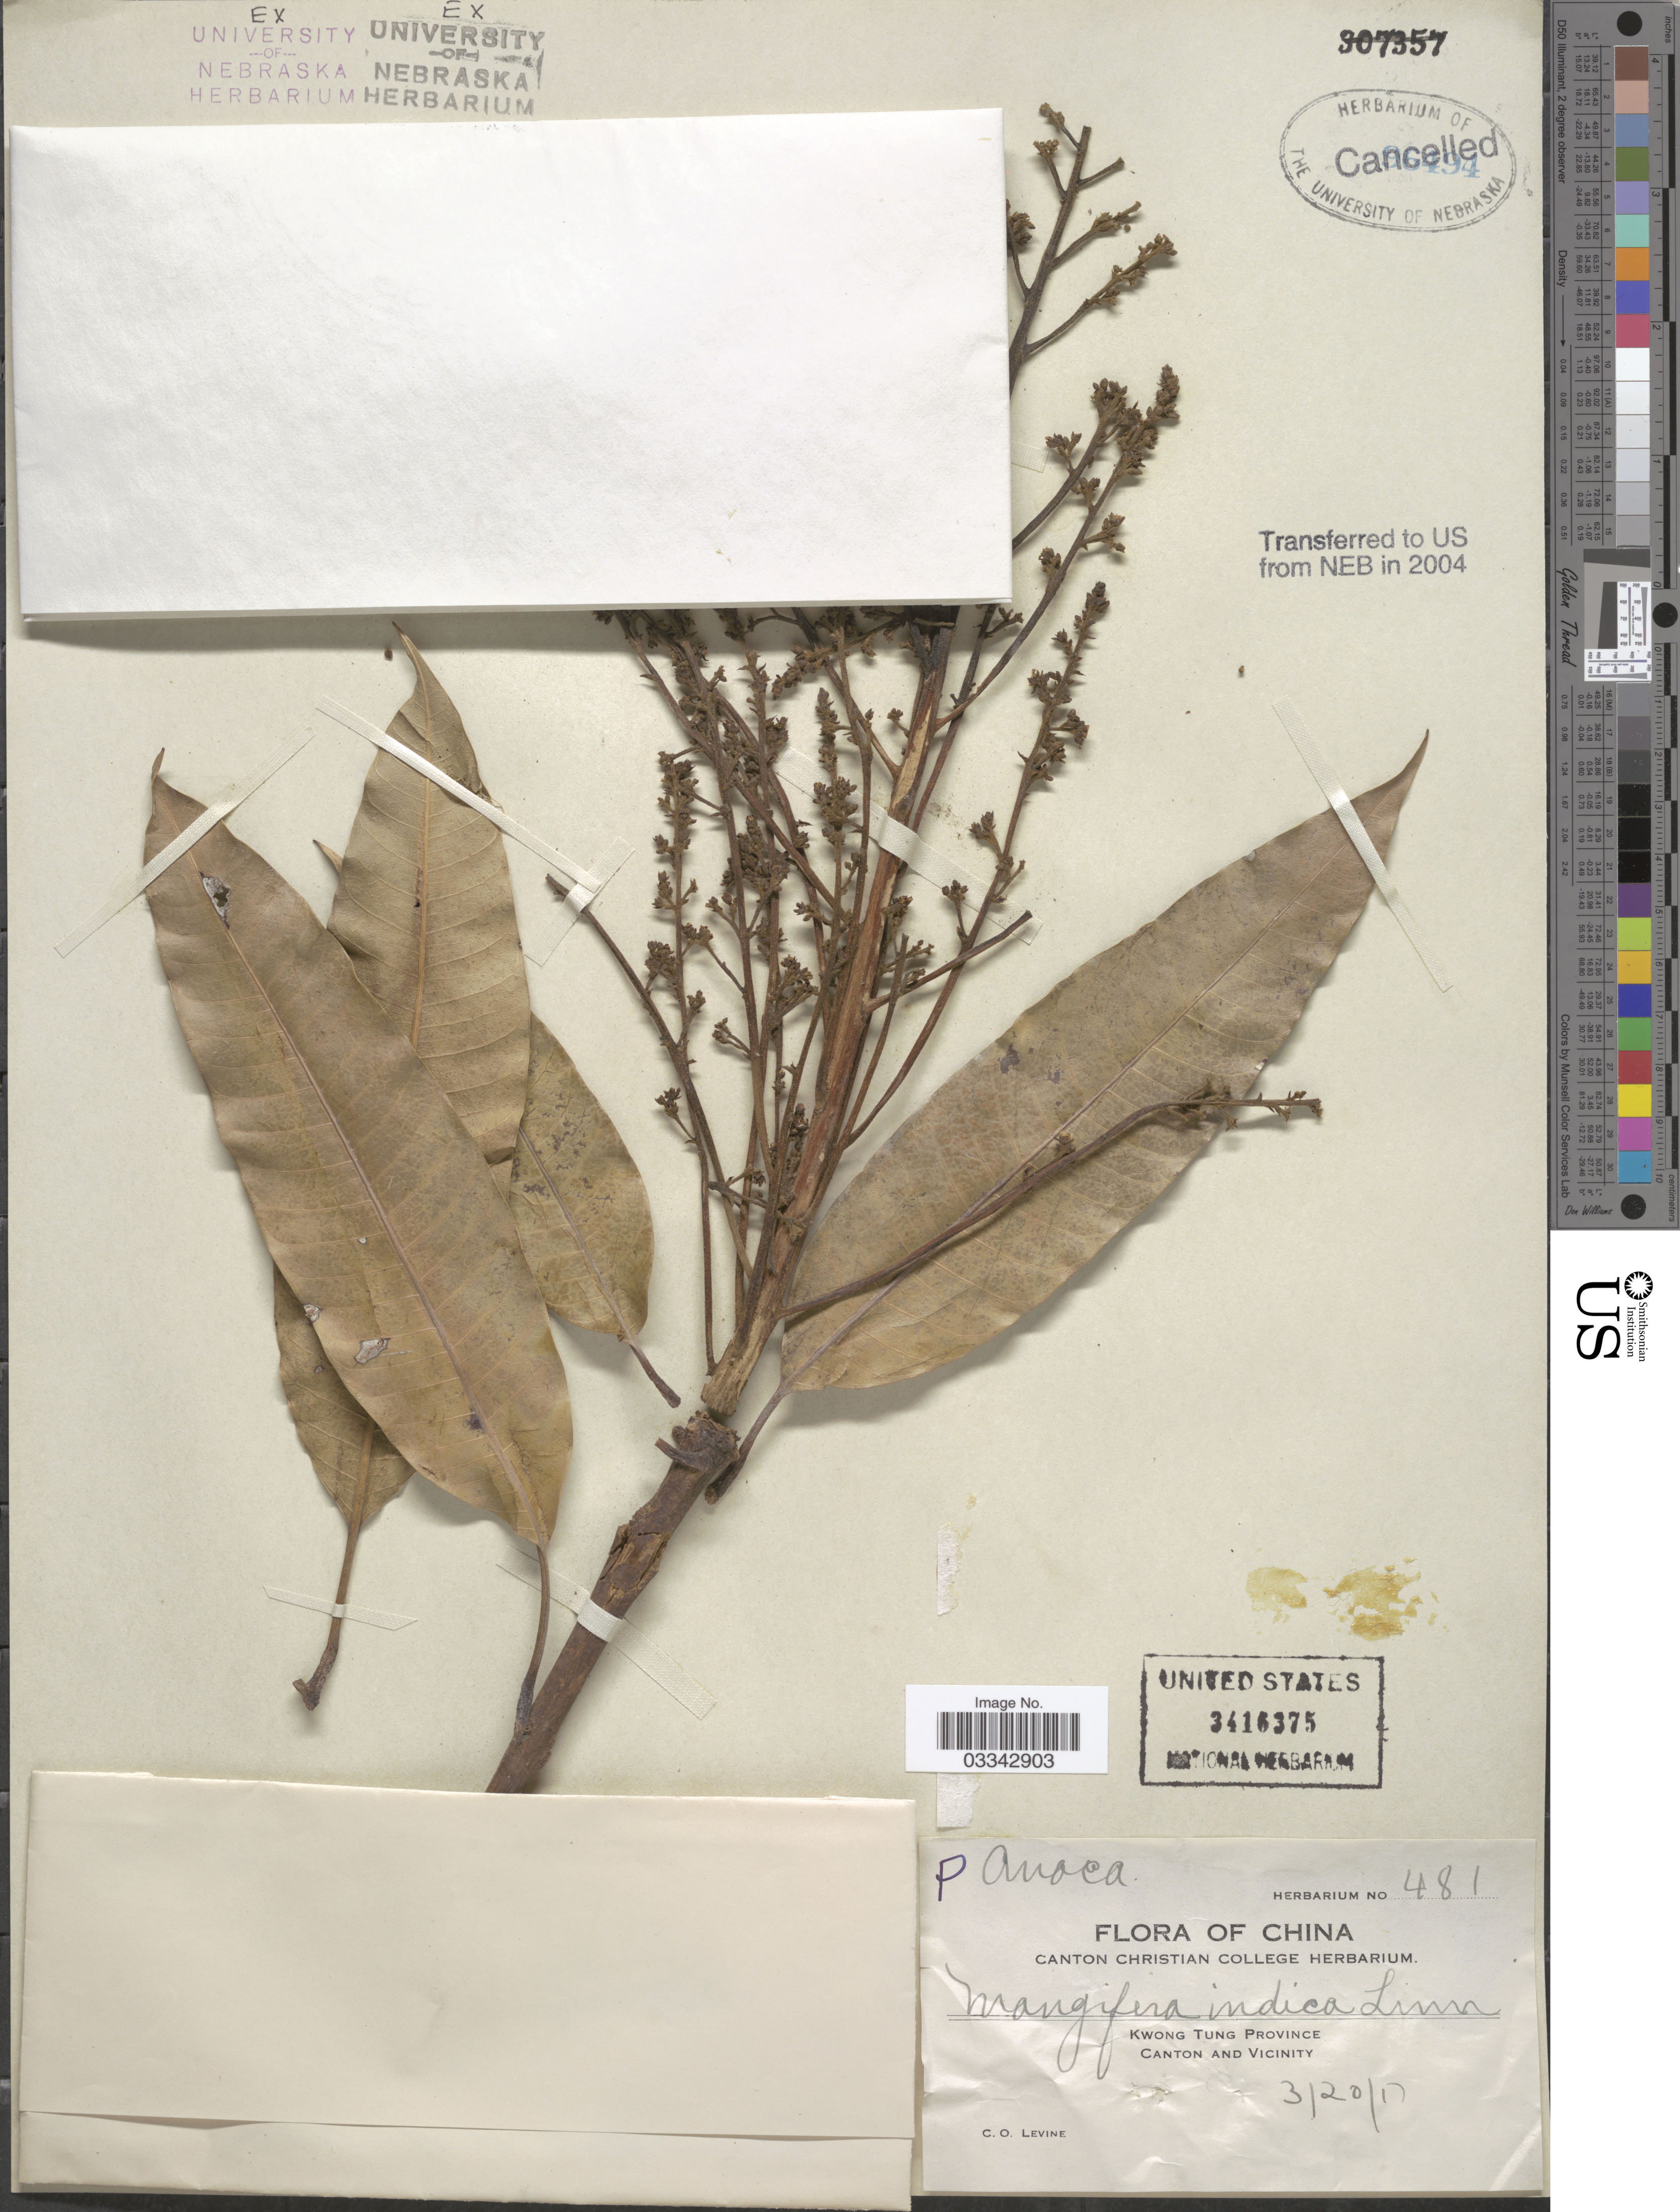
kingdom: Plantae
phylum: Tracheophyta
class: Magnoliopsida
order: Sapindales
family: Anacardiaceae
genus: Mangifera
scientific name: Mangifera indica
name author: L.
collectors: C. O. Levine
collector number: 481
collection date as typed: Transcribed d/m/y: 20/3/17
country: China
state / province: Guangdong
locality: Kwong Tung Province. Canton and Vicinity.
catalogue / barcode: US 3416375